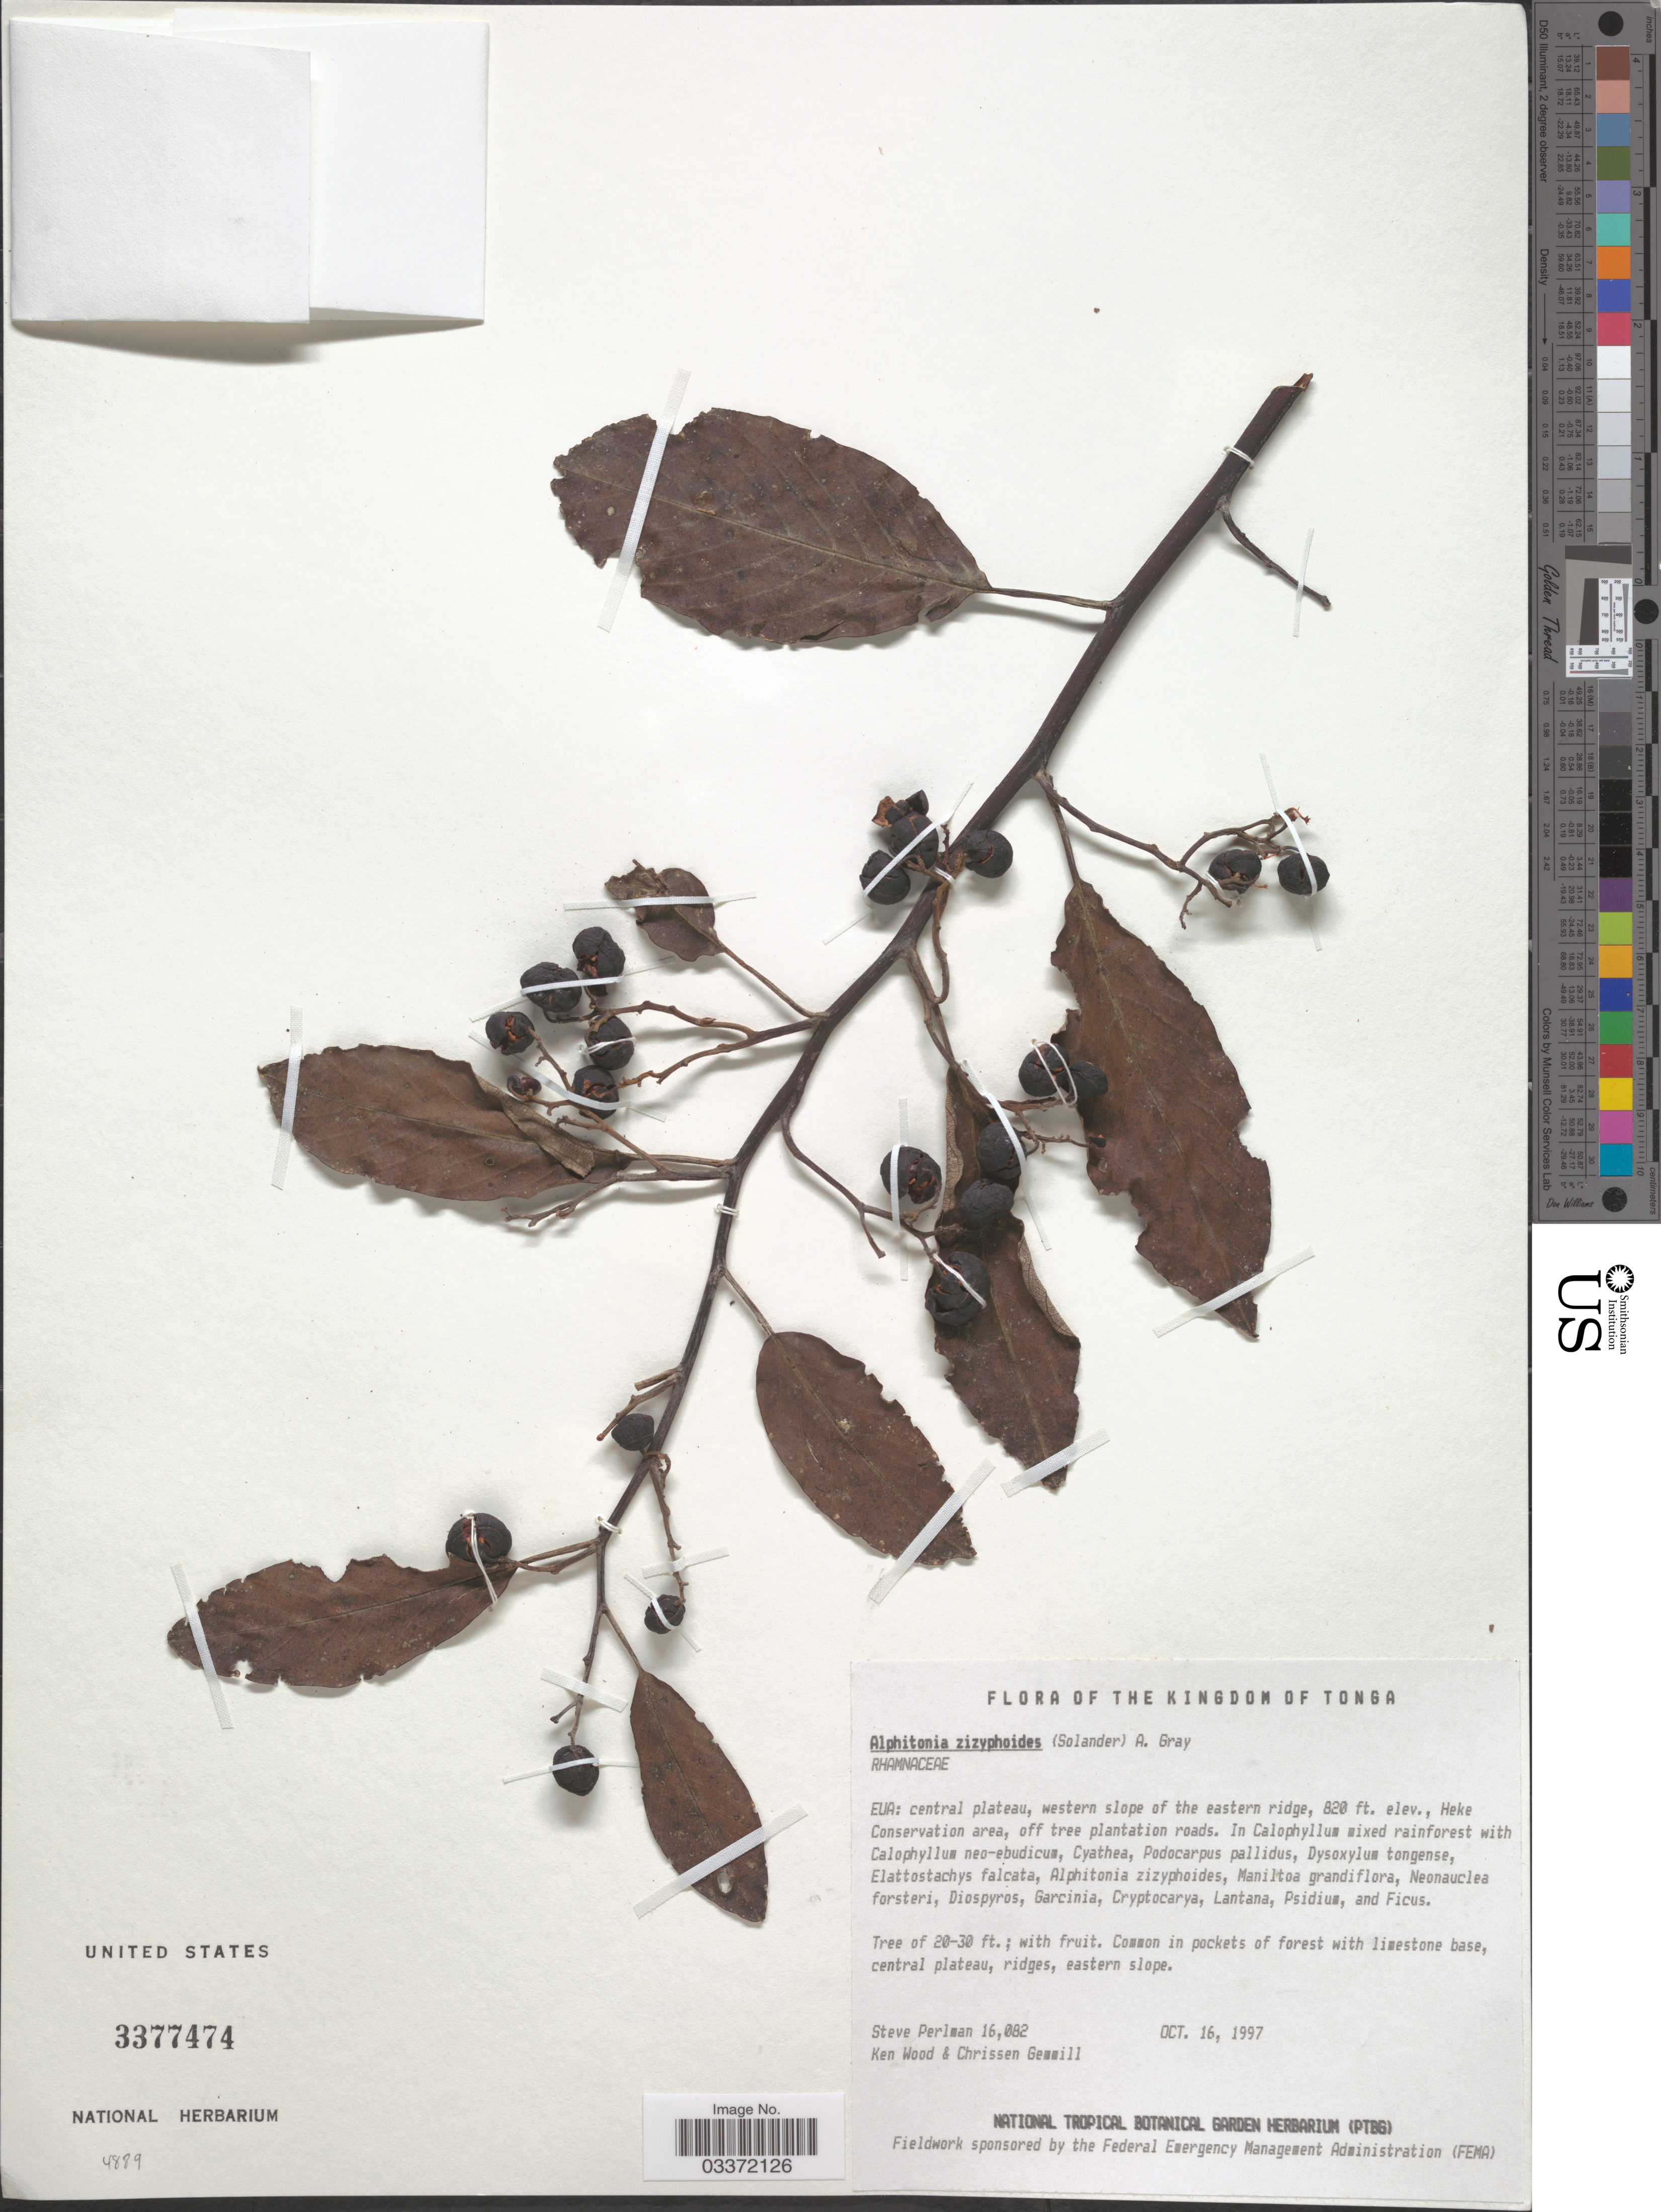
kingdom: Plantae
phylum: Tracheophyta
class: Magnoliopsida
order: Rosales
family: Rhamnaceae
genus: Alphitonia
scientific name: Alphitonia zizyphoides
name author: (Sol. ex Spreng.) A. Gray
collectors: S. Perlman, K. Wood & C. Gemmill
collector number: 16082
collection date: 1997-10-16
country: Tonga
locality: The Kingdom of Tonga, Eua: central plateau, western slope of the eastern ridge, Heke Conservation area.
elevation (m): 250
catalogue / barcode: US 3377474